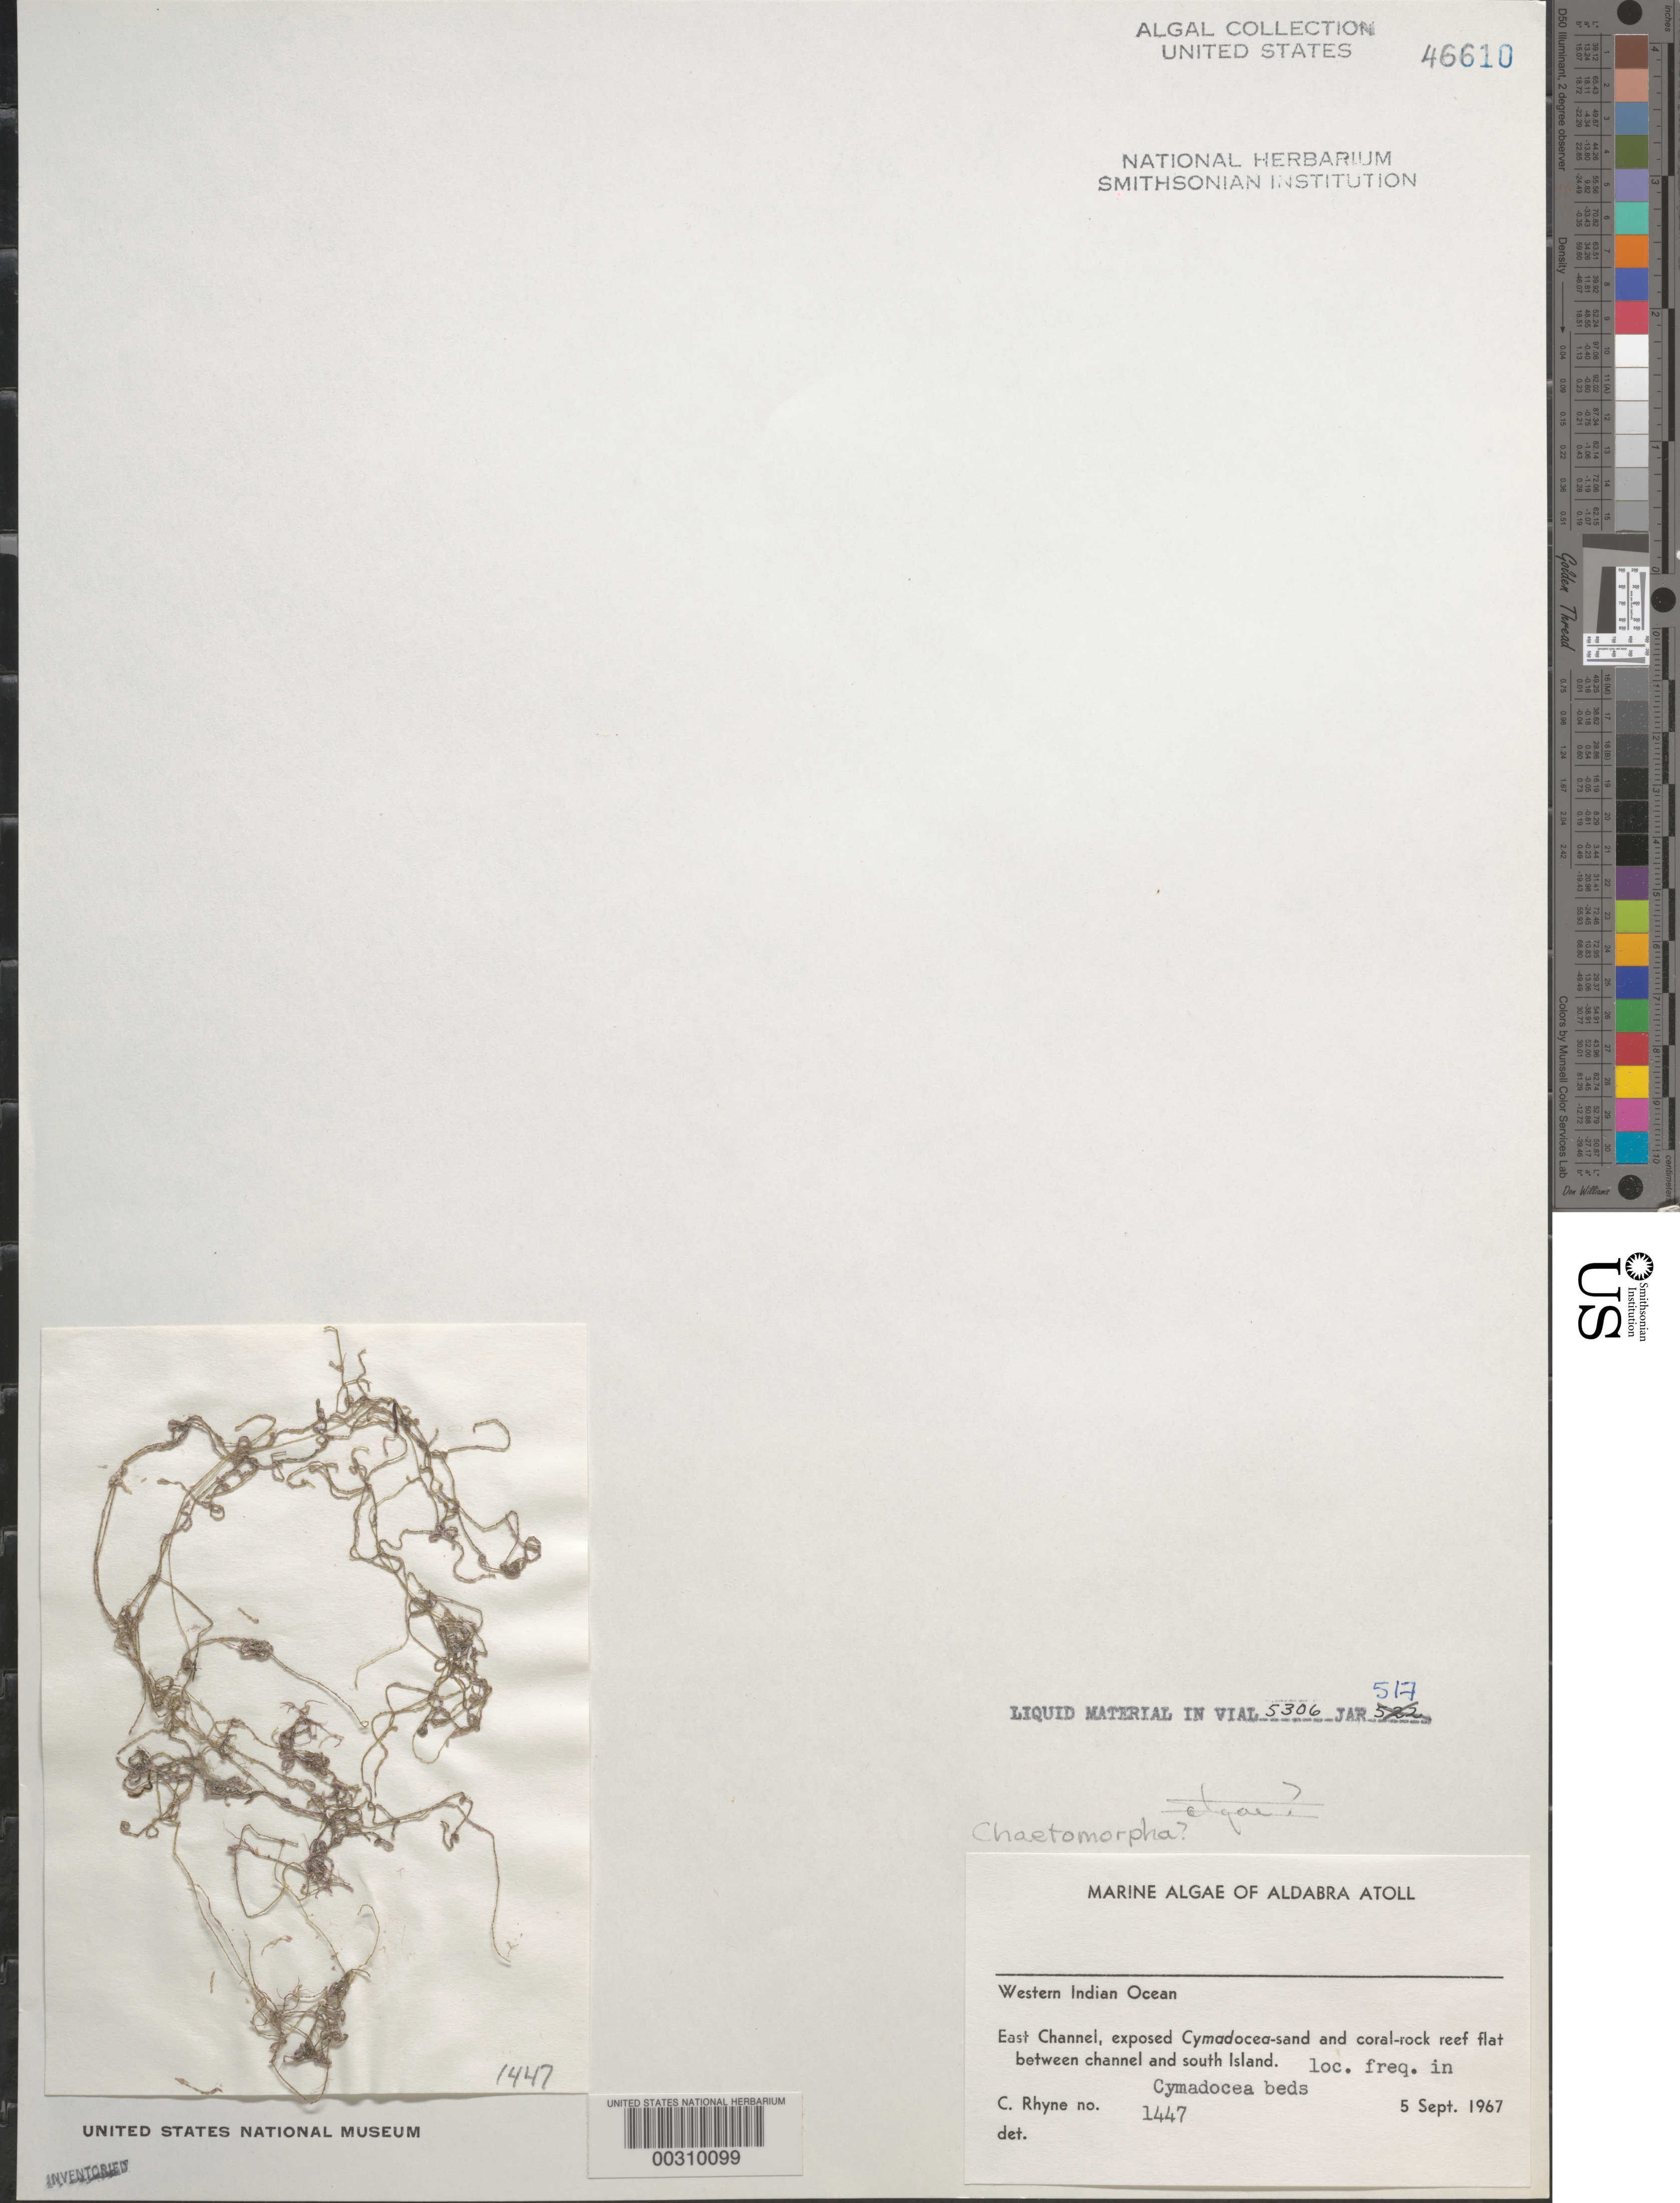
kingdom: Plantae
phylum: Chlorophyta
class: Ulvophyceae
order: Cladophorales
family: Cladophoraceae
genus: Chaetomorpha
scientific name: Chaetomorpha sp.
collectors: C. Rhyne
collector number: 1447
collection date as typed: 05 Sep 1967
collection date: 1967-09-05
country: Seychelles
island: Aldabra Atoll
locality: Between East Channel and South Island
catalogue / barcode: US 46610